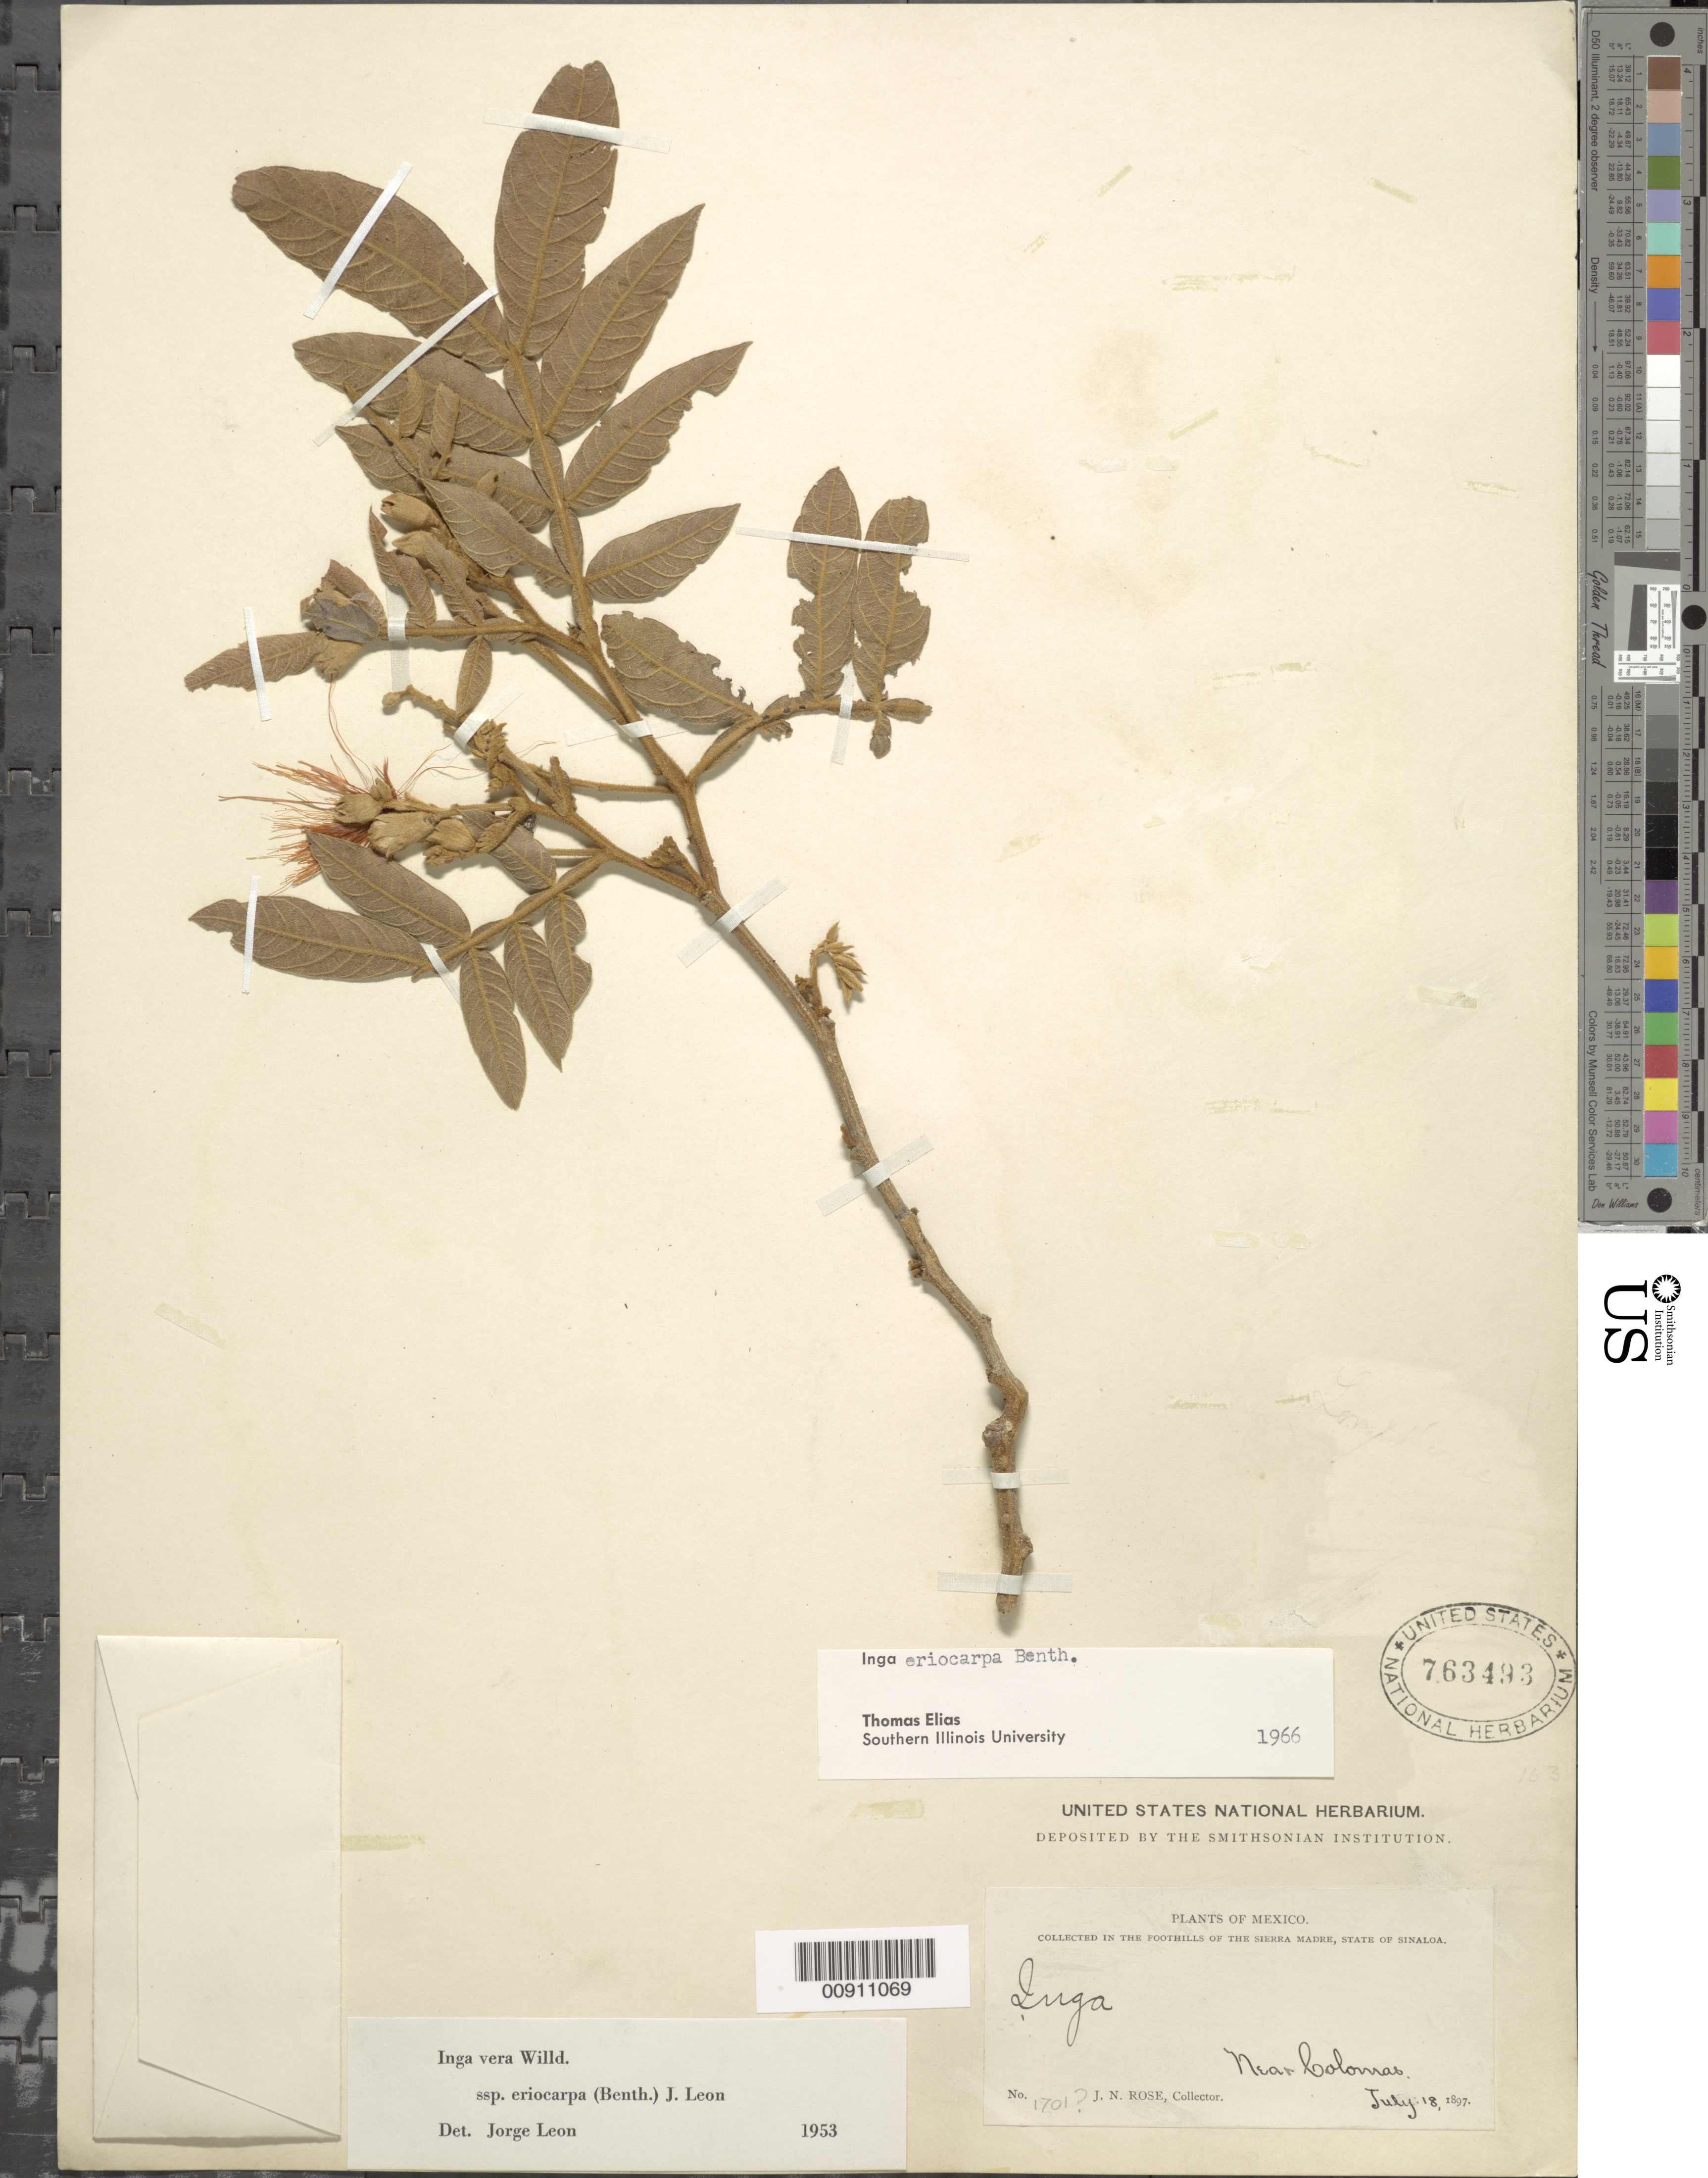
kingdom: Plantae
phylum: Tracheophyta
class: Magnoliopsida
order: Fabales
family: Fabaceae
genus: Inga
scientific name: Inga vera subsp. eriocarpa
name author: (Benth.) J. León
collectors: J. N. Rose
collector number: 1701 ?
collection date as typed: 18 Jul 1897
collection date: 1897-07-18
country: Mexico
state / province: Sinaloa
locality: Near Colomas in the foothills of the Sierra Madre, State of Sinaloa.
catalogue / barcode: US 763493